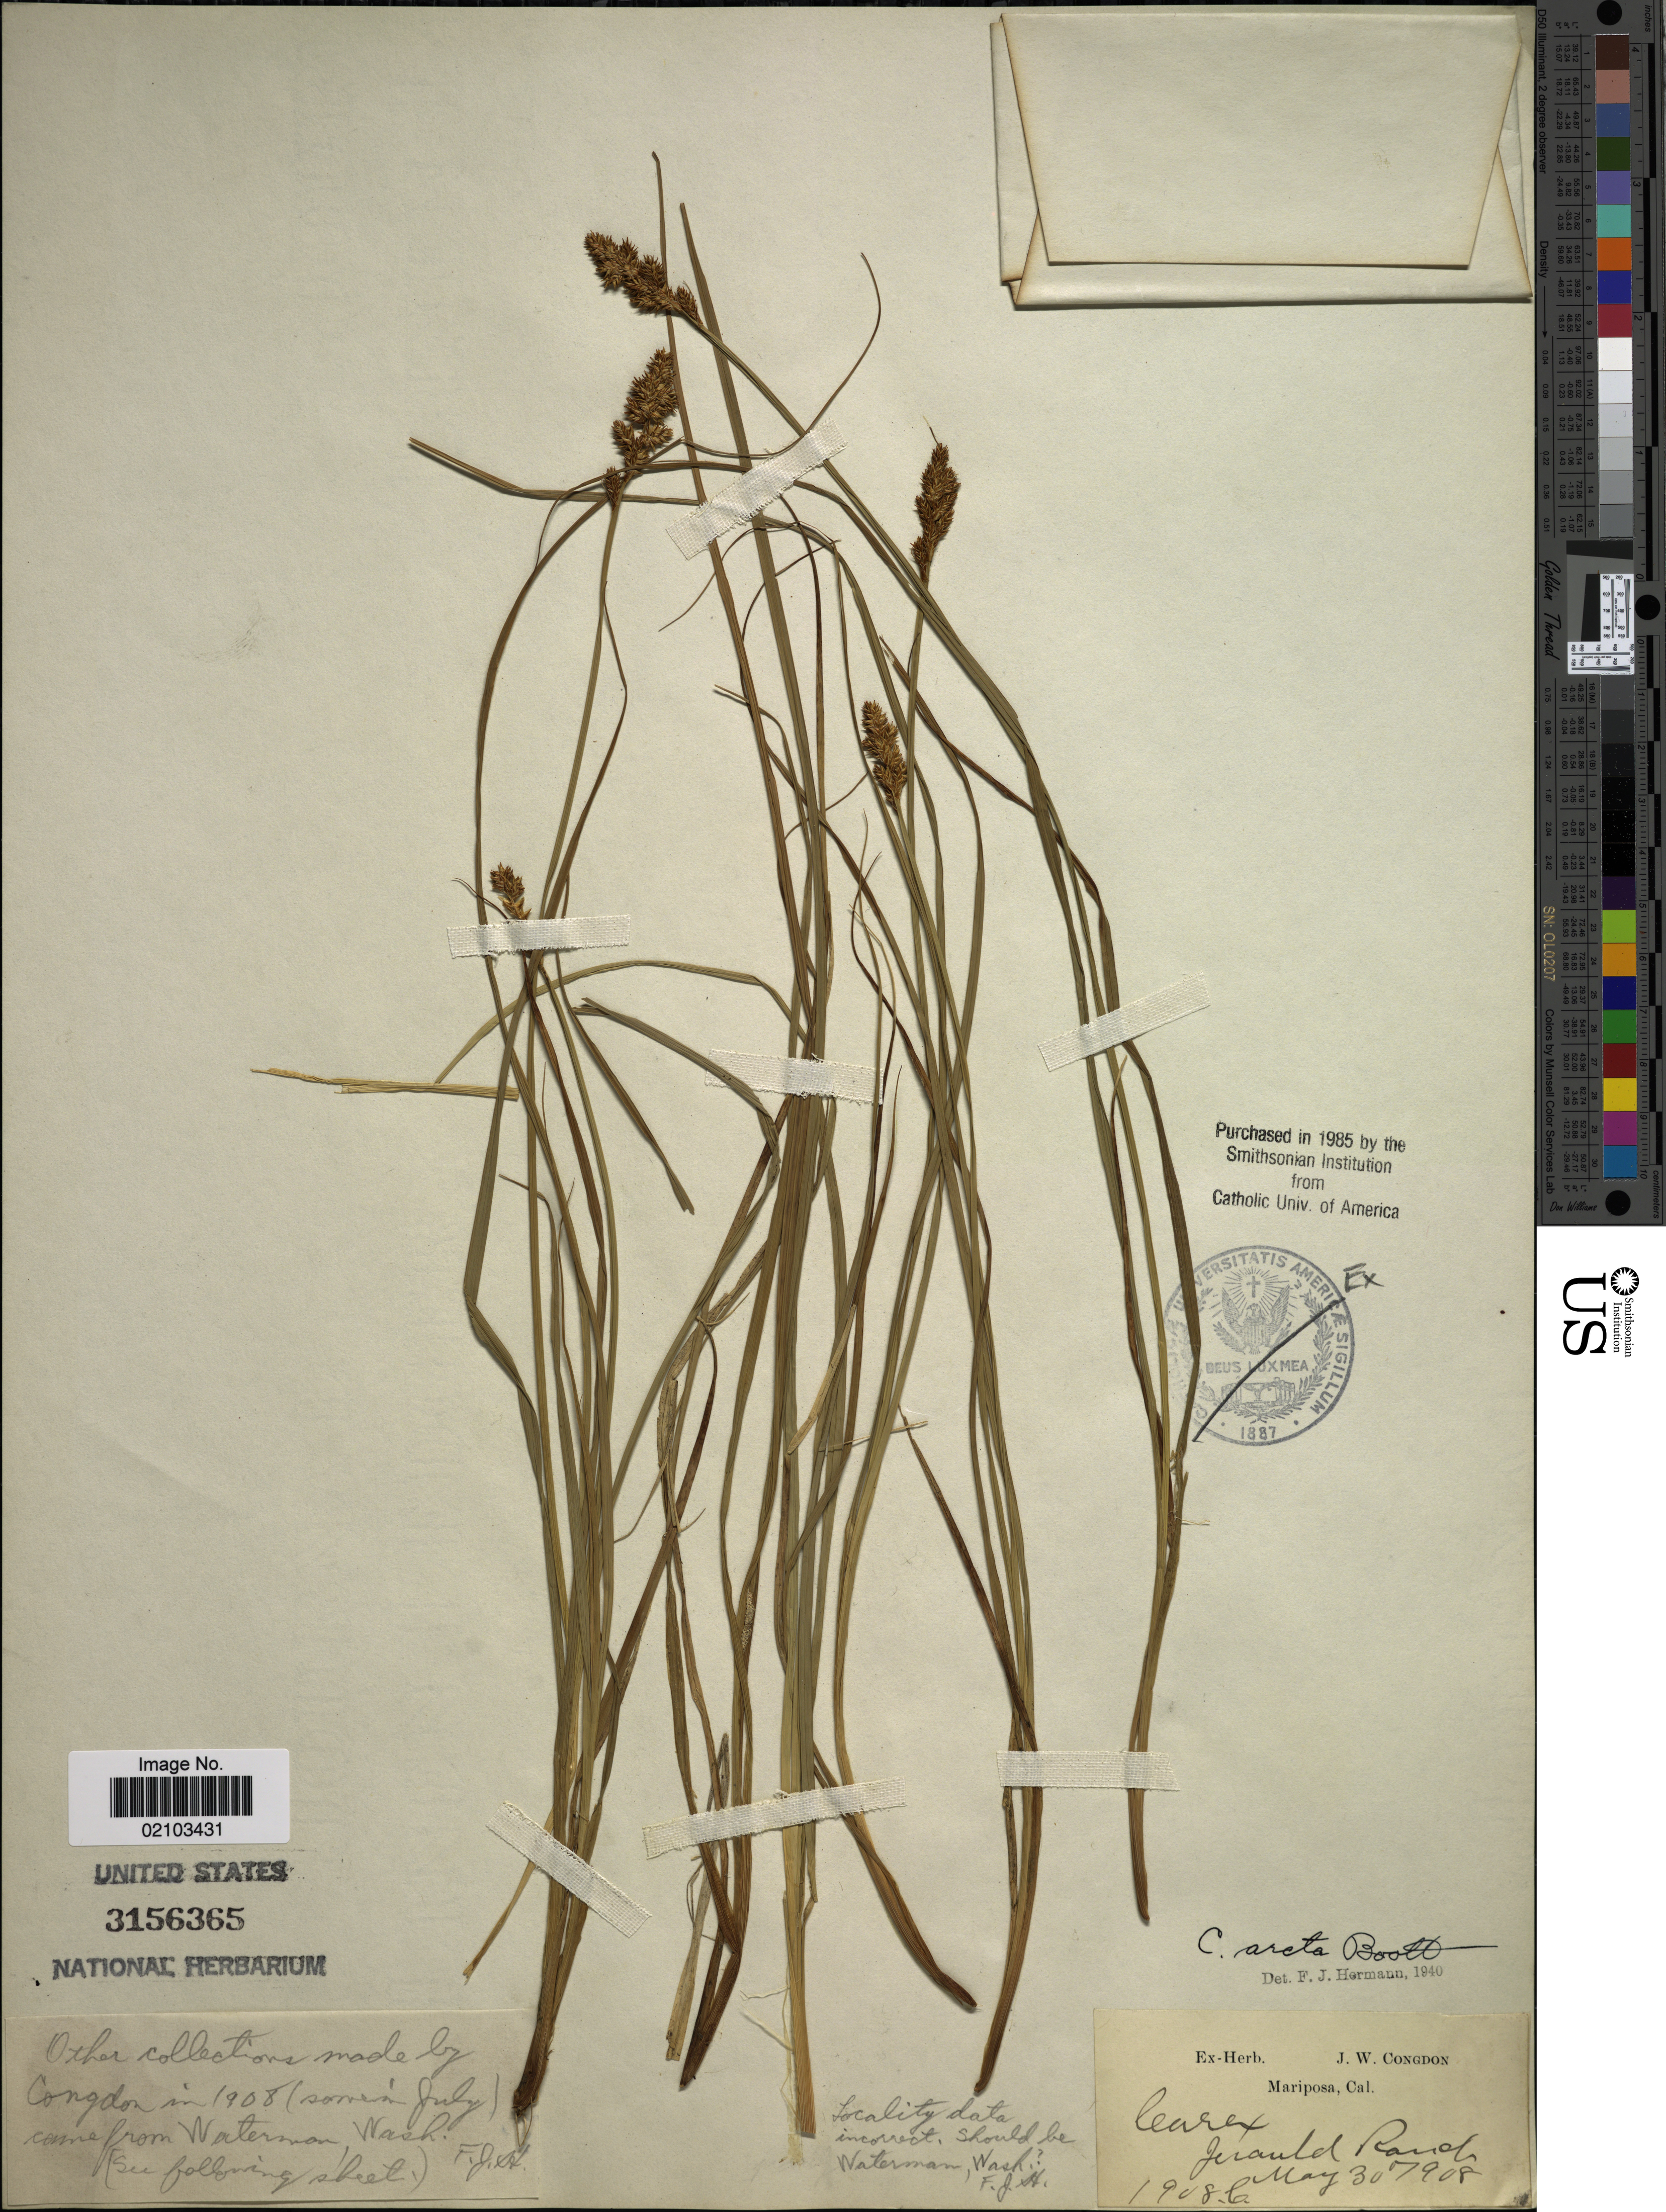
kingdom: Plantae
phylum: Tracheophyta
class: Liliopsida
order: Poales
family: Cyperaceae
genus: Carex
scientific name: Carex arcta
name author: Boott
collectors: ex herb. J. W. Congdon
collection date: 1908-05-30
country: United States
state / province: Washington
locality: Waterman, Wash.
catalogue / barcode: US 3156365